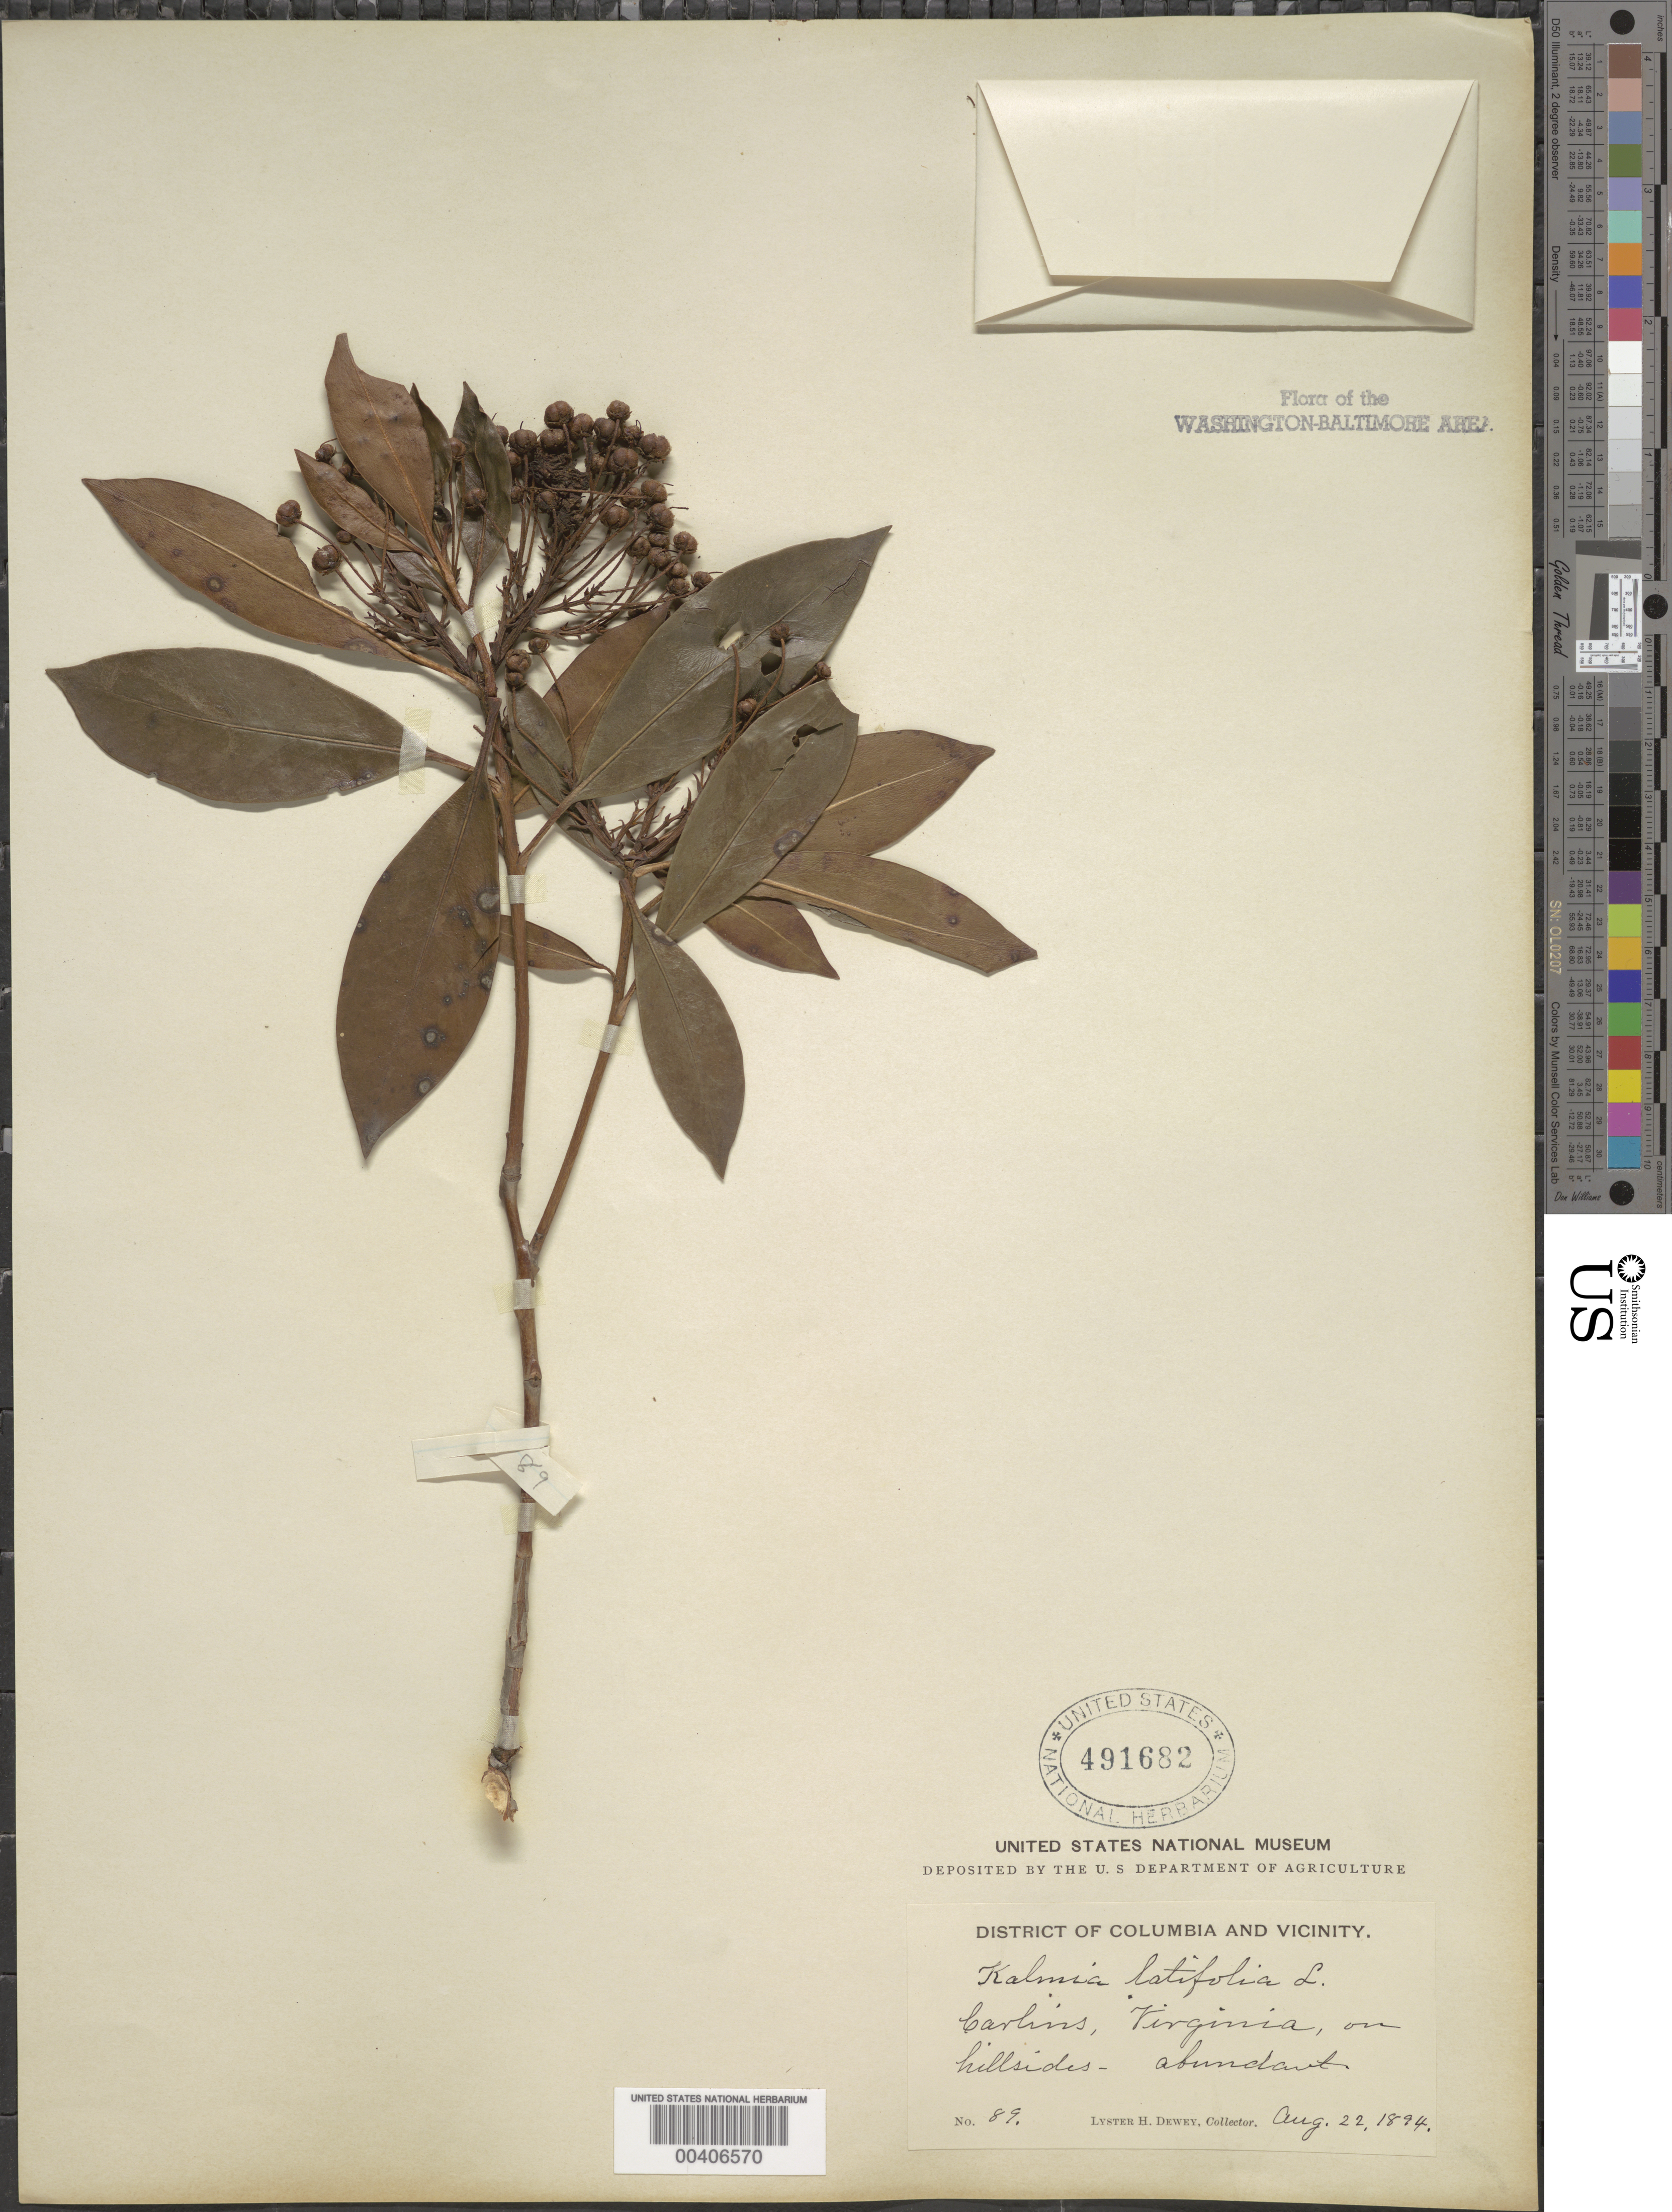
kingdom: Plantae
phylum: Tracheophyta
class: Magnoliopsida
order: Ericales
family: Ericaceae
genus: Kalmia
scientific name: Kalmia latifolia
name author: L.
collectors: L. H. Dewey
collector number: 89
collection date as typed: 22 Aug 1894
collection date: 1894-08-22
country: United States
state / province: Virginia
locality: Carlins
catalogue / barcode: US 491682